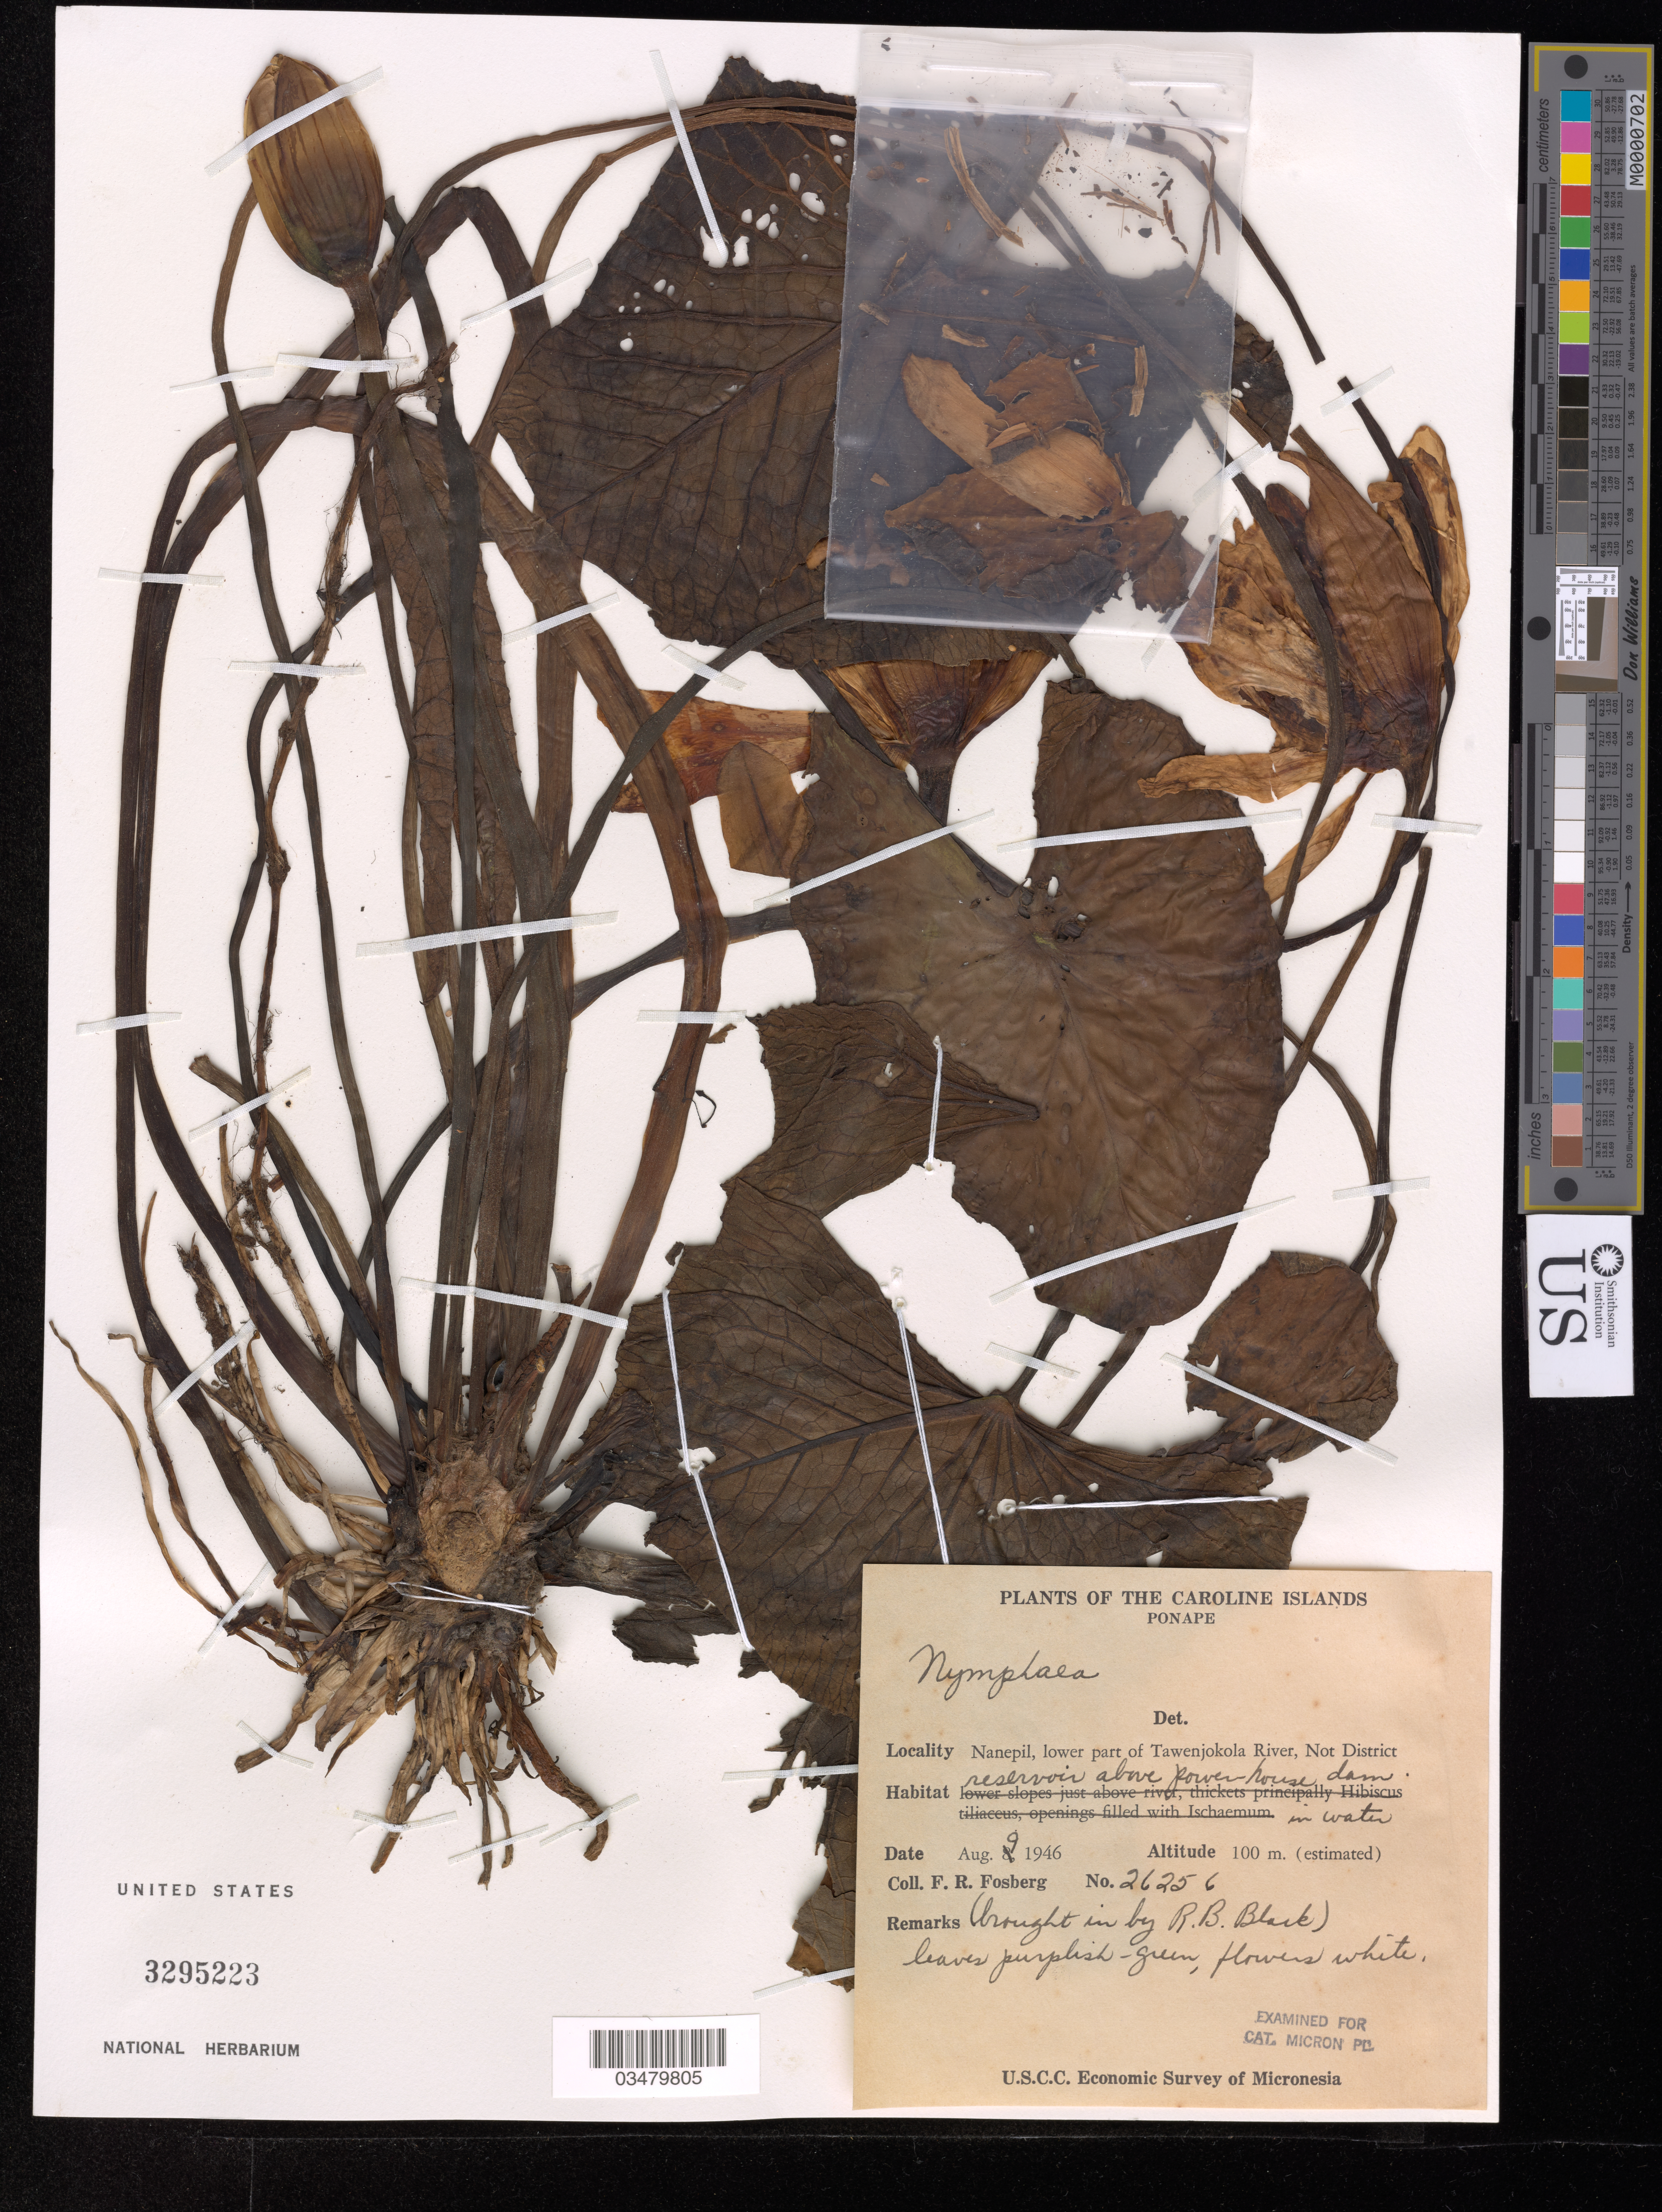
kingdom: Plantae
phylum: Tracheophyta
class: Magnoliopsida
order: Nymphaeales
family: Nymphaeaceae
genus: Nymphaea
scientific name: Nymphaea sp.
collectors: F. R. Fosberg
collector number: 26256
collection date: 1946-08-09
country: Micronesia, Federated States of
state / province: Pohnpei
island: Pohnpei [Ponape]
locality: The Caroline Islands. Ponape. Nanepil, lower part of Tawenjokola River, Not District, reservoir above powerhouse dam.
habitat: In water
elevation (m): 100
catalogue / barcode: US 3295223